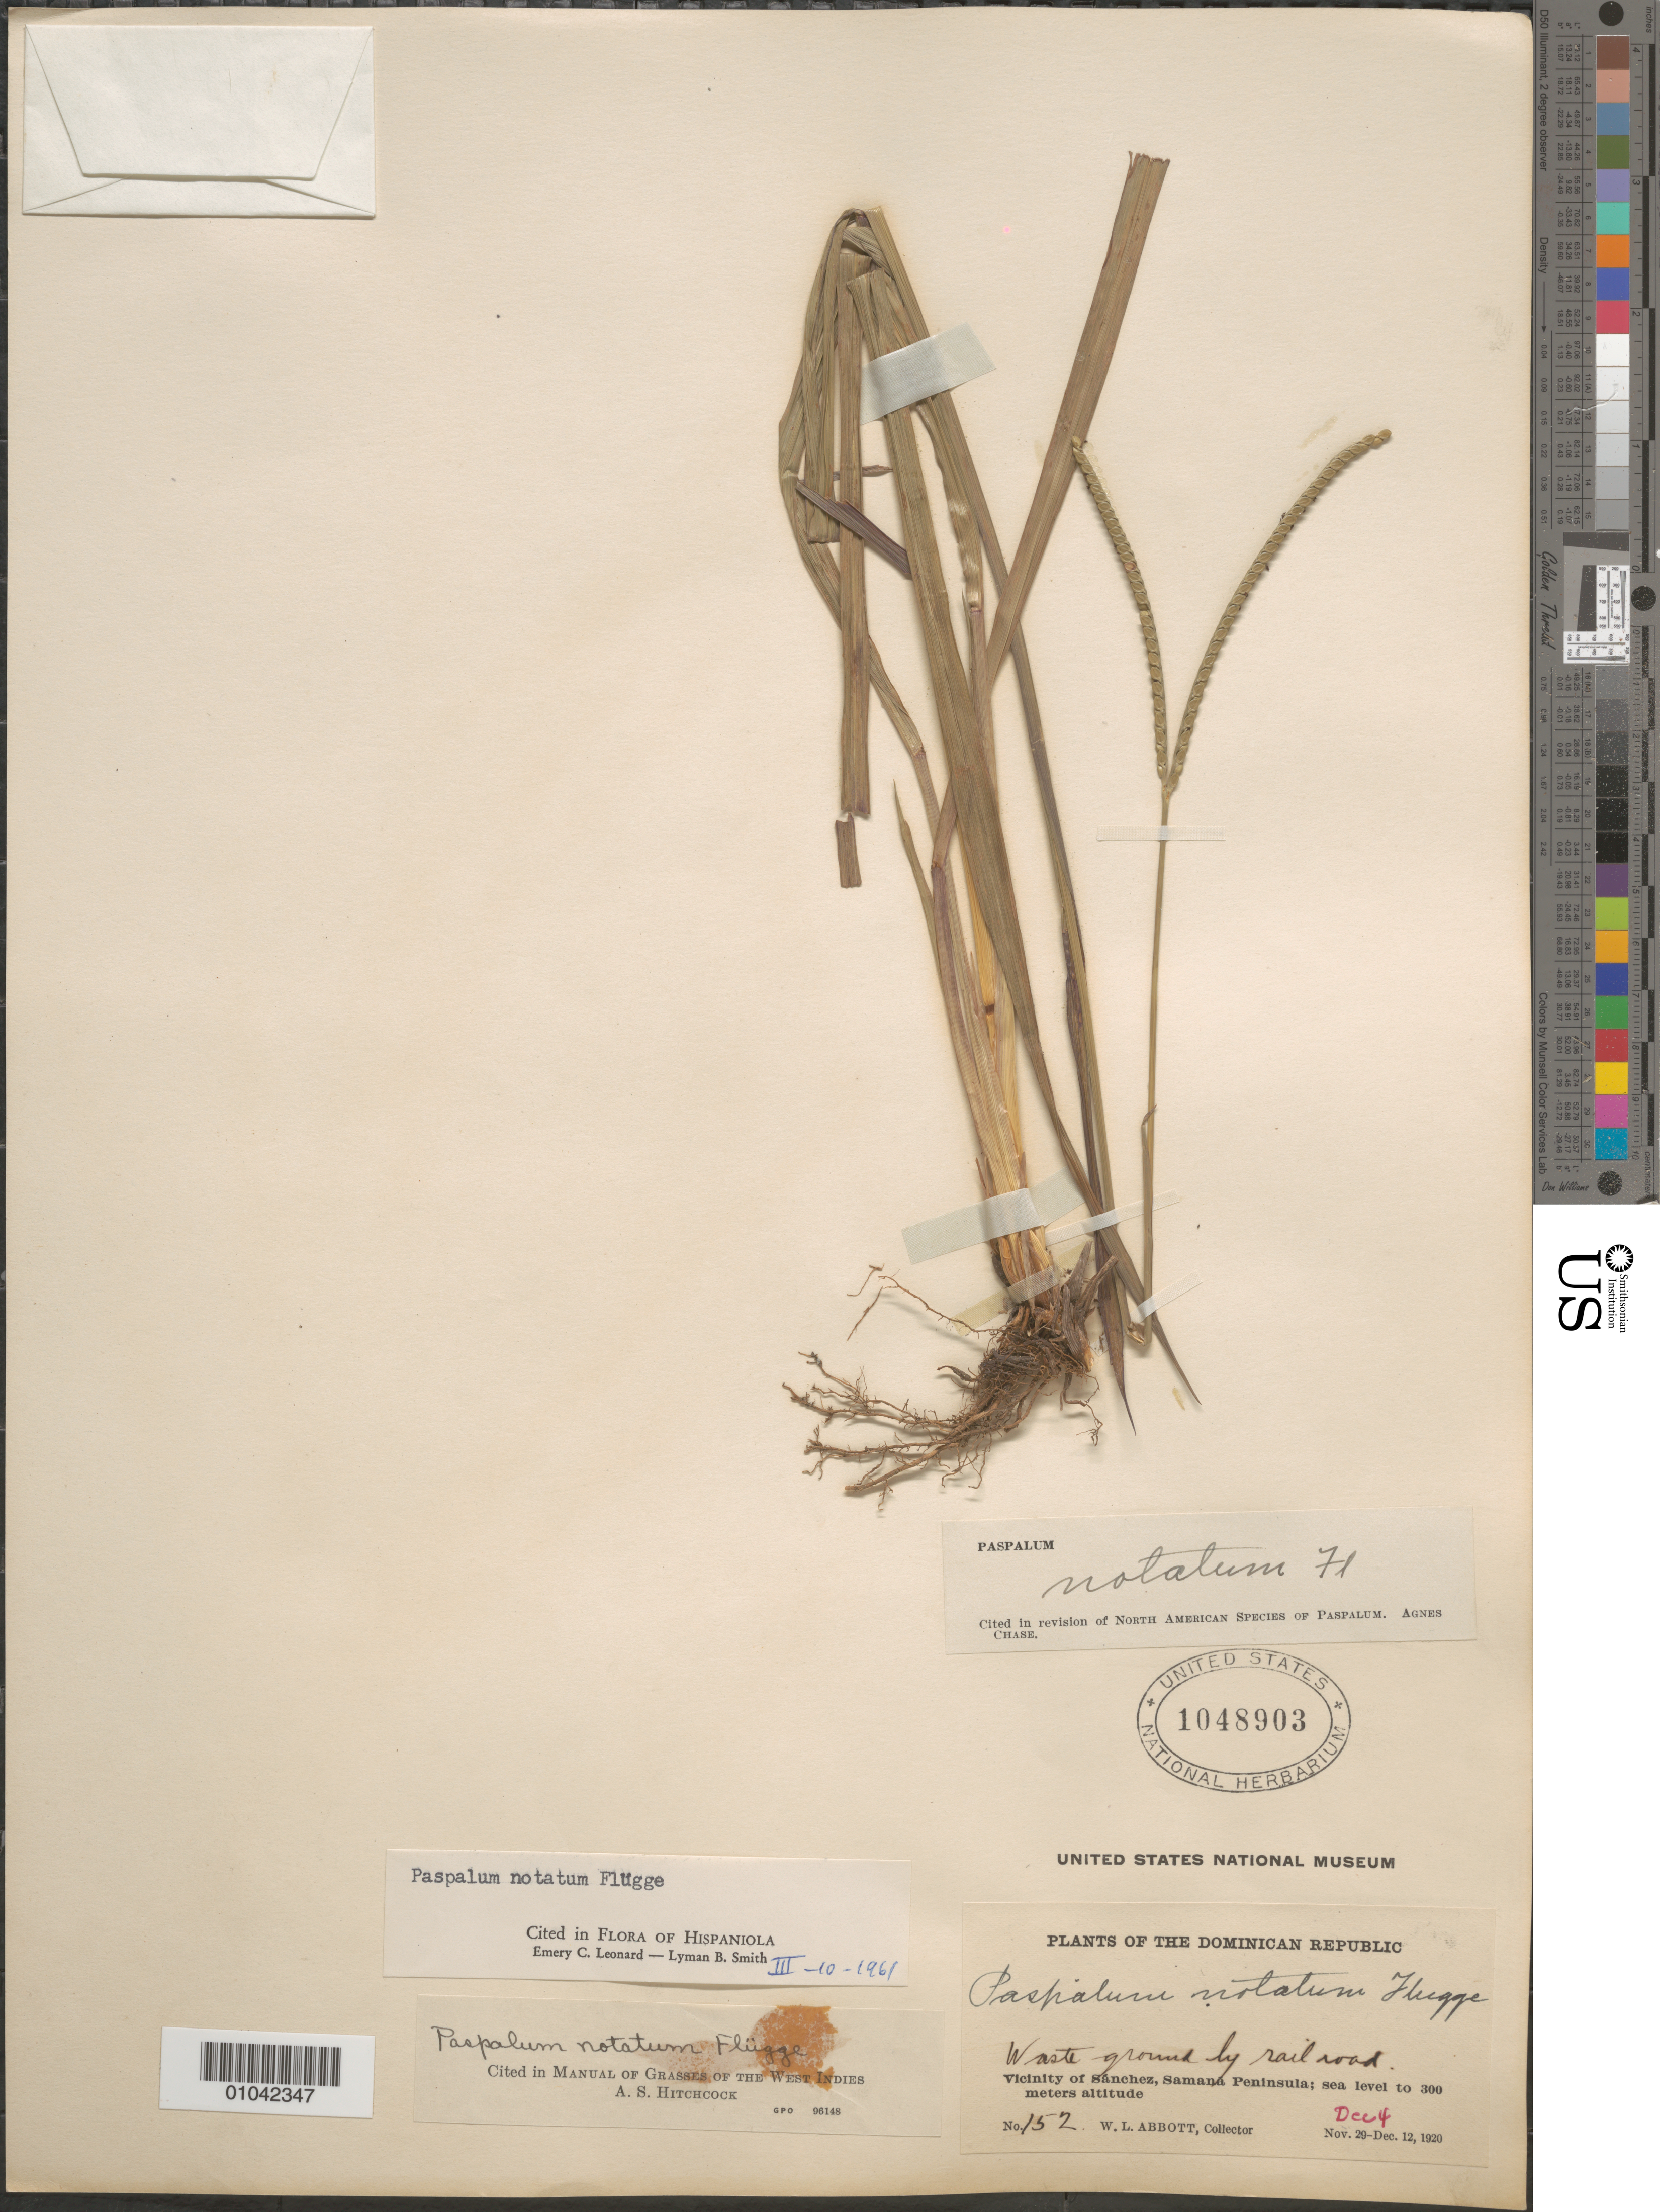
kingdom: Plantae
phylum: Tracheophyta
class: Liliopsida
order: Poales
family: Poaceae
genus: Paspalum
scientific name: Paspalum notatum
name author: Flüggé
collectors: W. L. Abbott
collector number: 152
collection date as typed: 04 Dec 1920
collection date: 1920-12-04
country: Dominican Republic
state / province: Samaná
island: Hispaniola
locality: Vicinity of Sanchez, Samana Peninsula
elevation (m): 0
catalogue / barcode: US 1048903